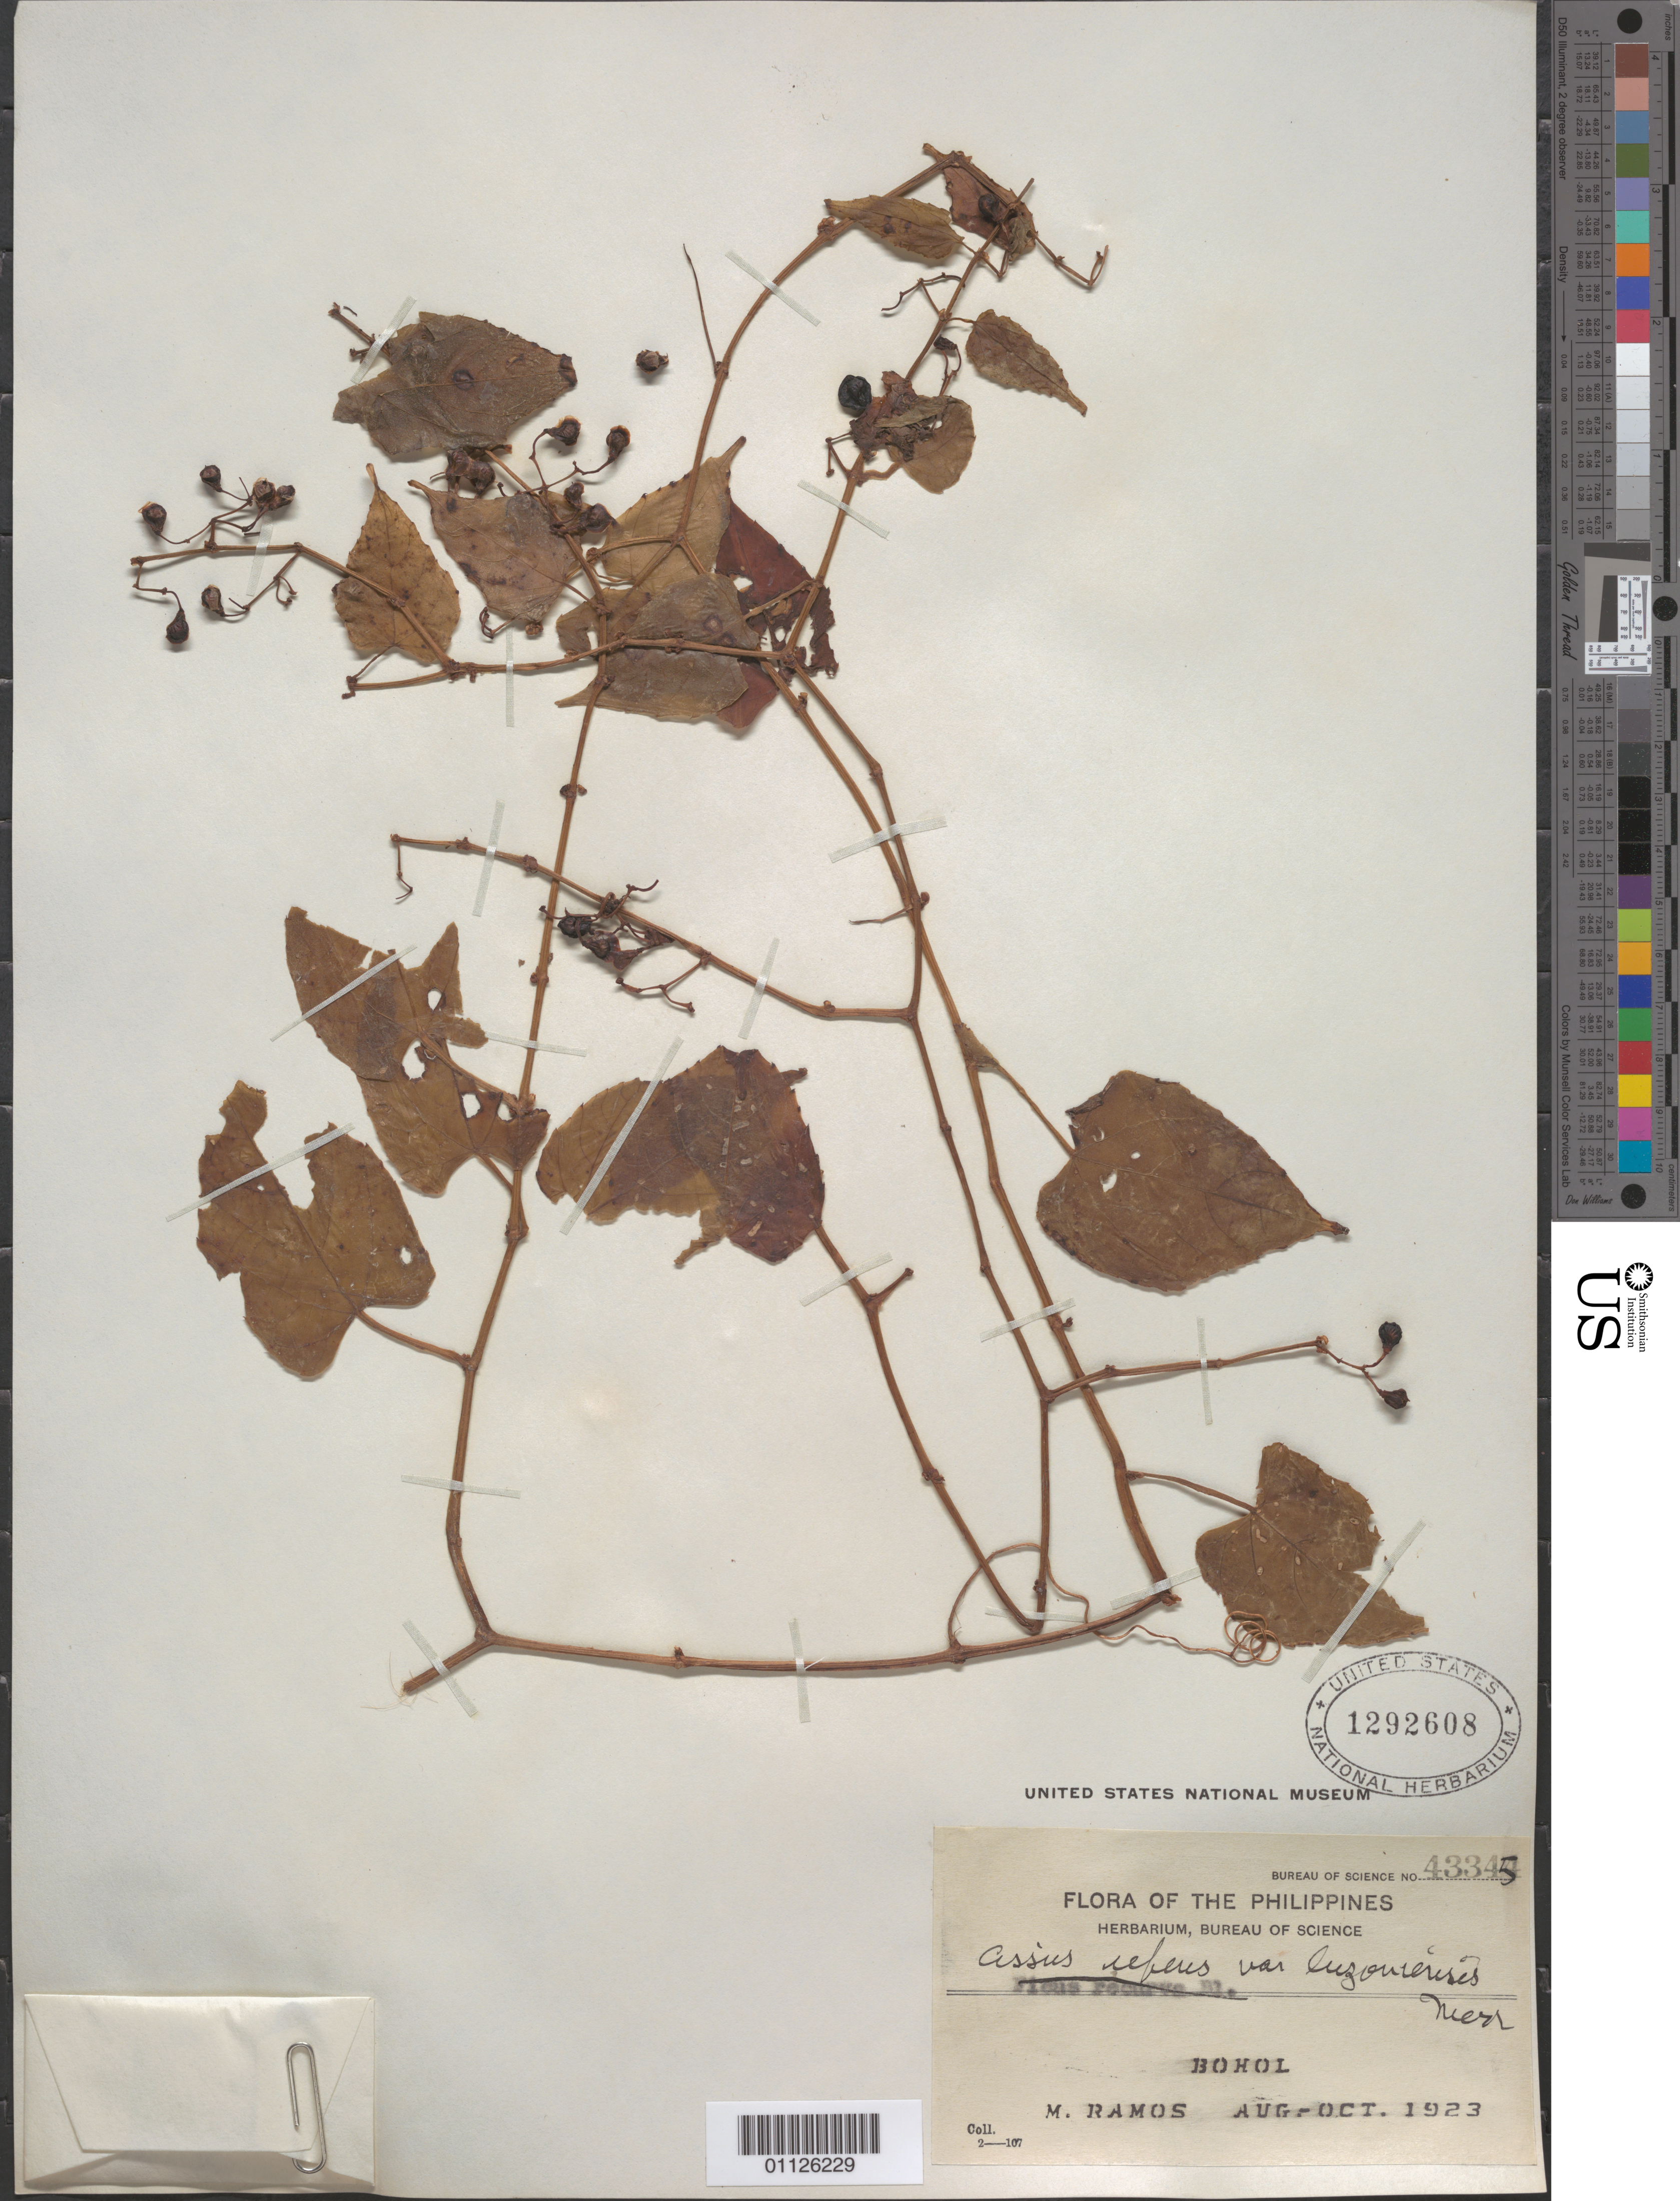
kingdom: Plantae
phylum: Tracheophyta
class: Magnoliopsida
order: Vitales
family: Vitaceae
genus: Cissus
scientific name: Cissus repens var. luzoniensis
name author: Merr.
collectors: M. Ramos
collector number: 43345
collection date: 1923-08/1923-10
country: Philippines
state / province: Central Visayas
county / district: Bohol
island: Bohol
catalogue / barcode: US 1292608